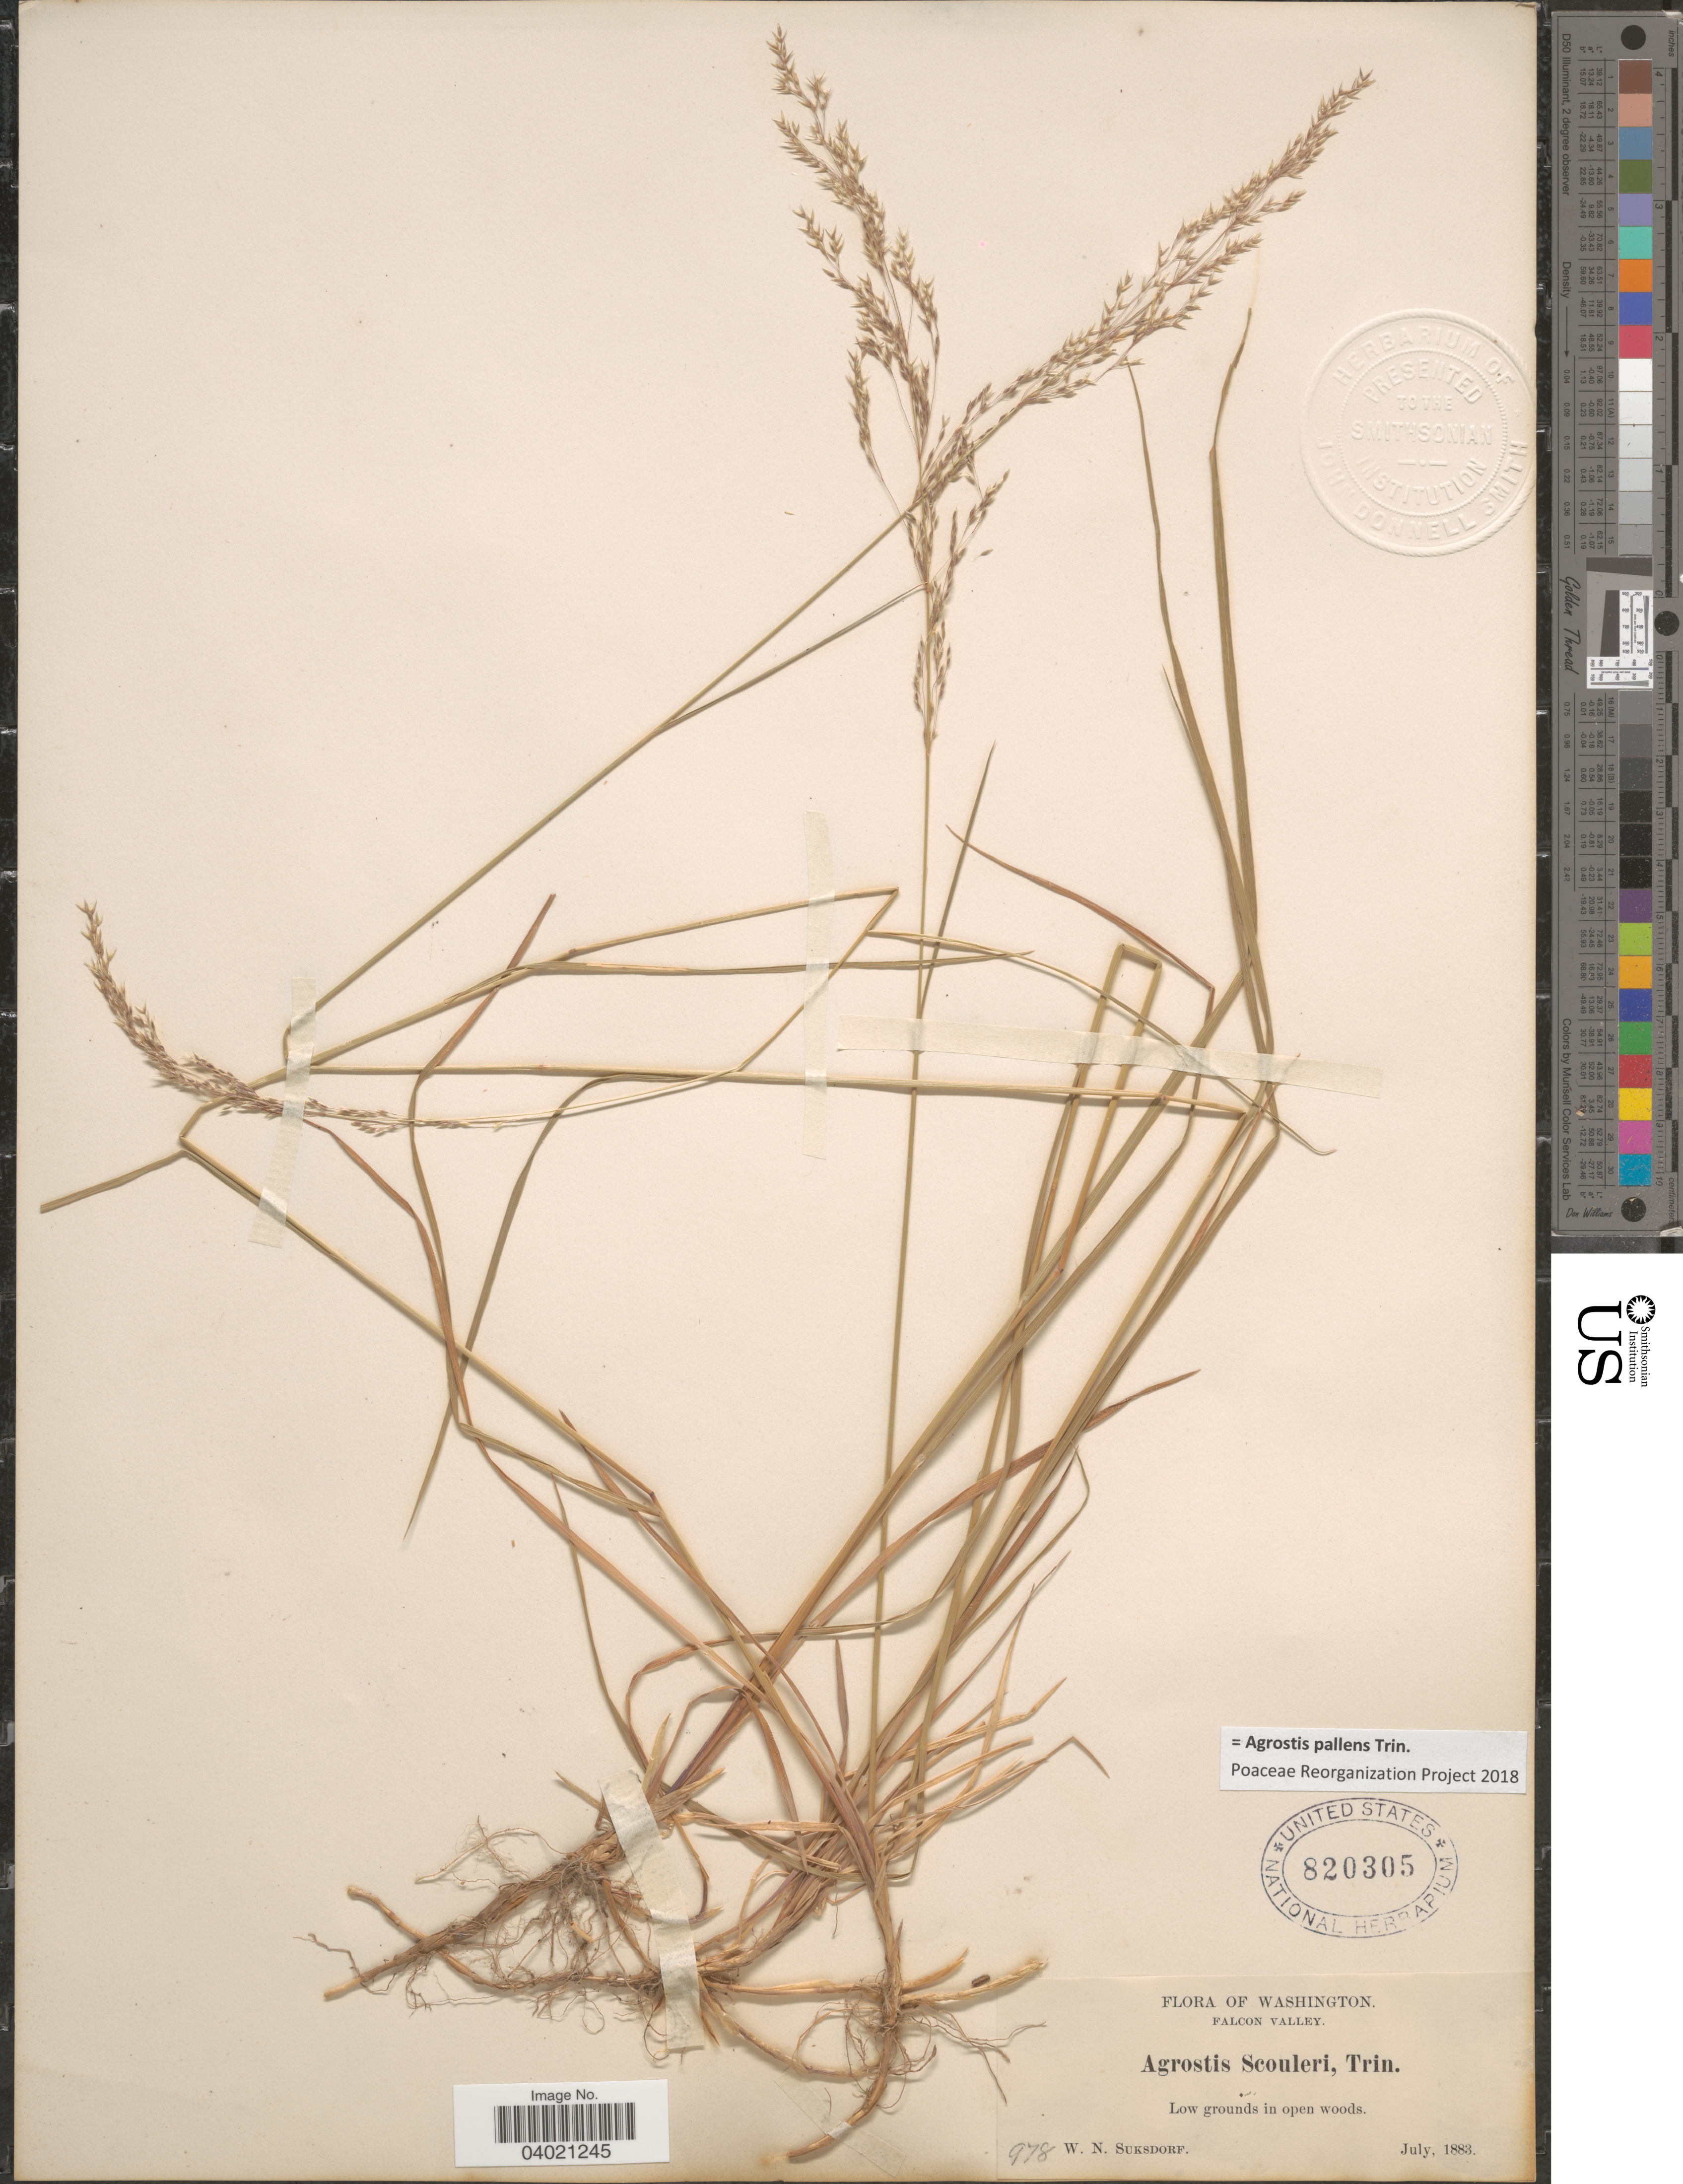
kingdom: Plantae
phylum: Tracheophyta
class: Liliopsida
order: Poales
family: Poaceae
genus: Agrostis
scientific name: Agrostis pallens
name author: Trin.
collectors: W. N. Suksdorf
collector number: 978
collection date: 1883-07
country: United States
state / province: Washington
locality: Falcon Valley.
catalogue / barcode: US 820305